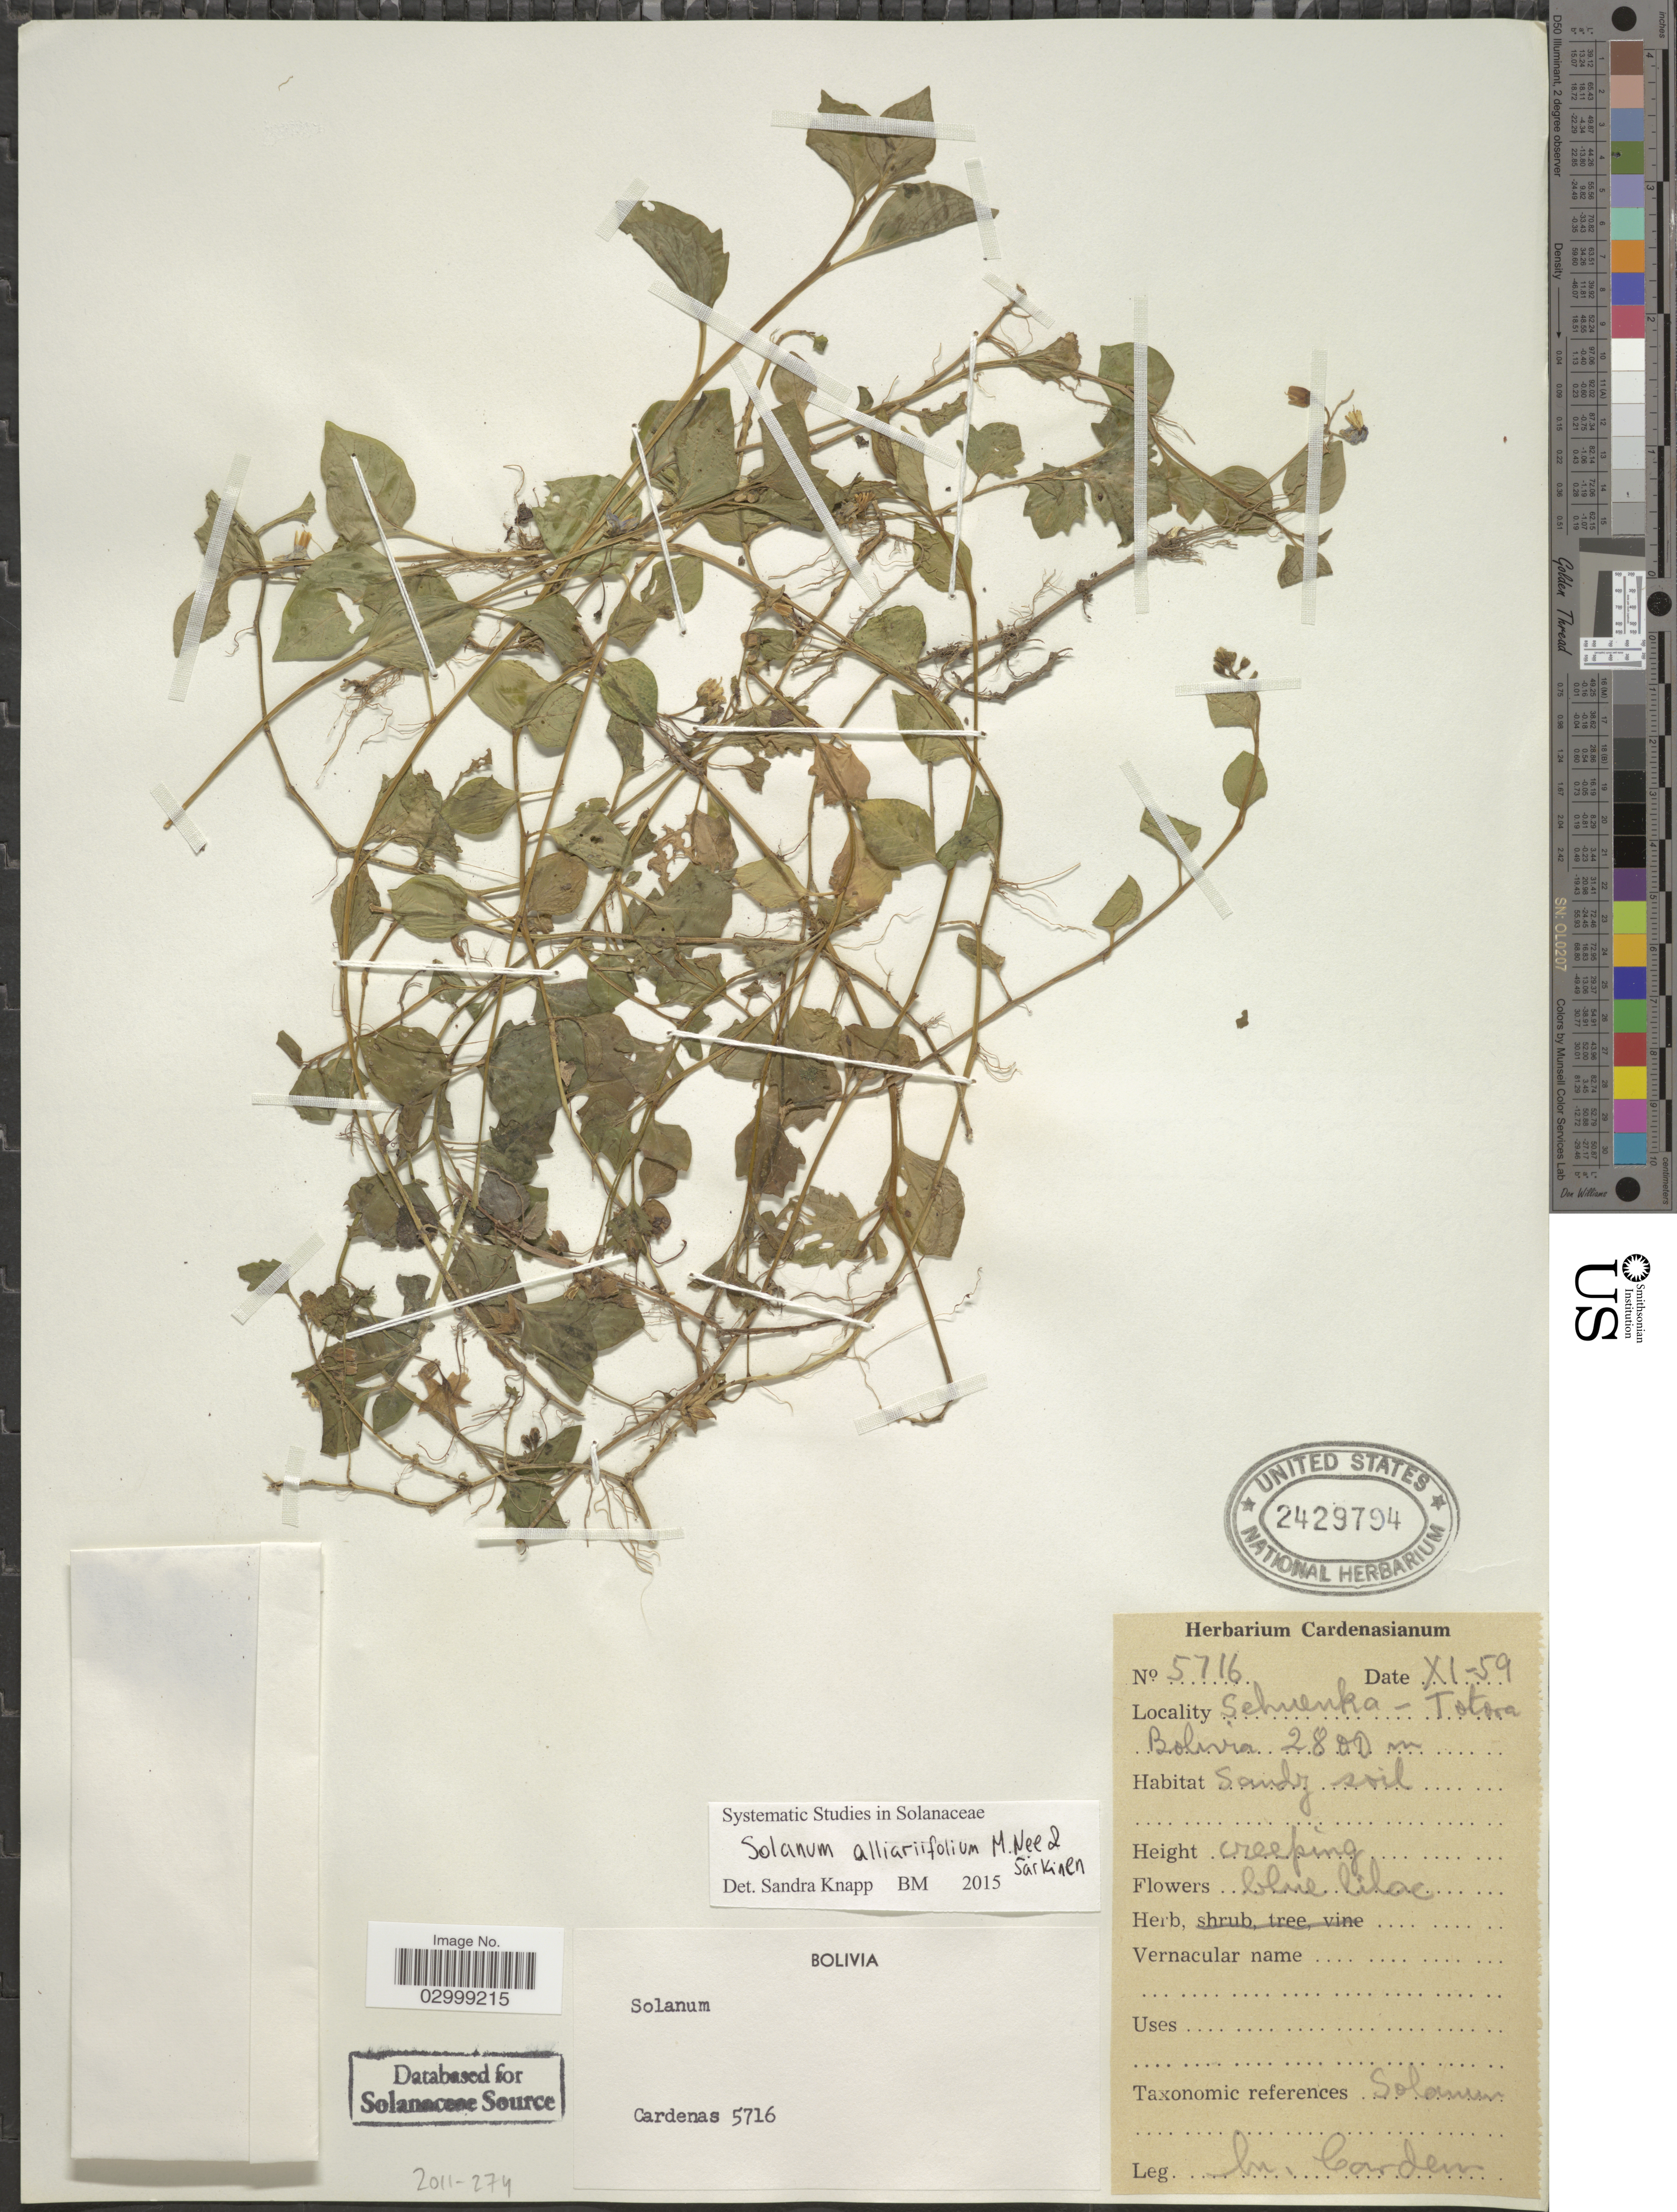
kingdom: Plantae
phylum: Tracheophyta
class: Magnoliopsida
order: Solanales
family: Solanaceae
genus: Solanum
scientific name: Solanum alliariifolium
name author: M. Nee & Särkinen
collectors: M. Cárdenas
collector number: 5716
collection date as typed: Transcribed d/m/y: /11/59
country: Bolivia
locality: Schuenka, Totora.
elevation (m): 2800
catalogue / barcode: US 2429794